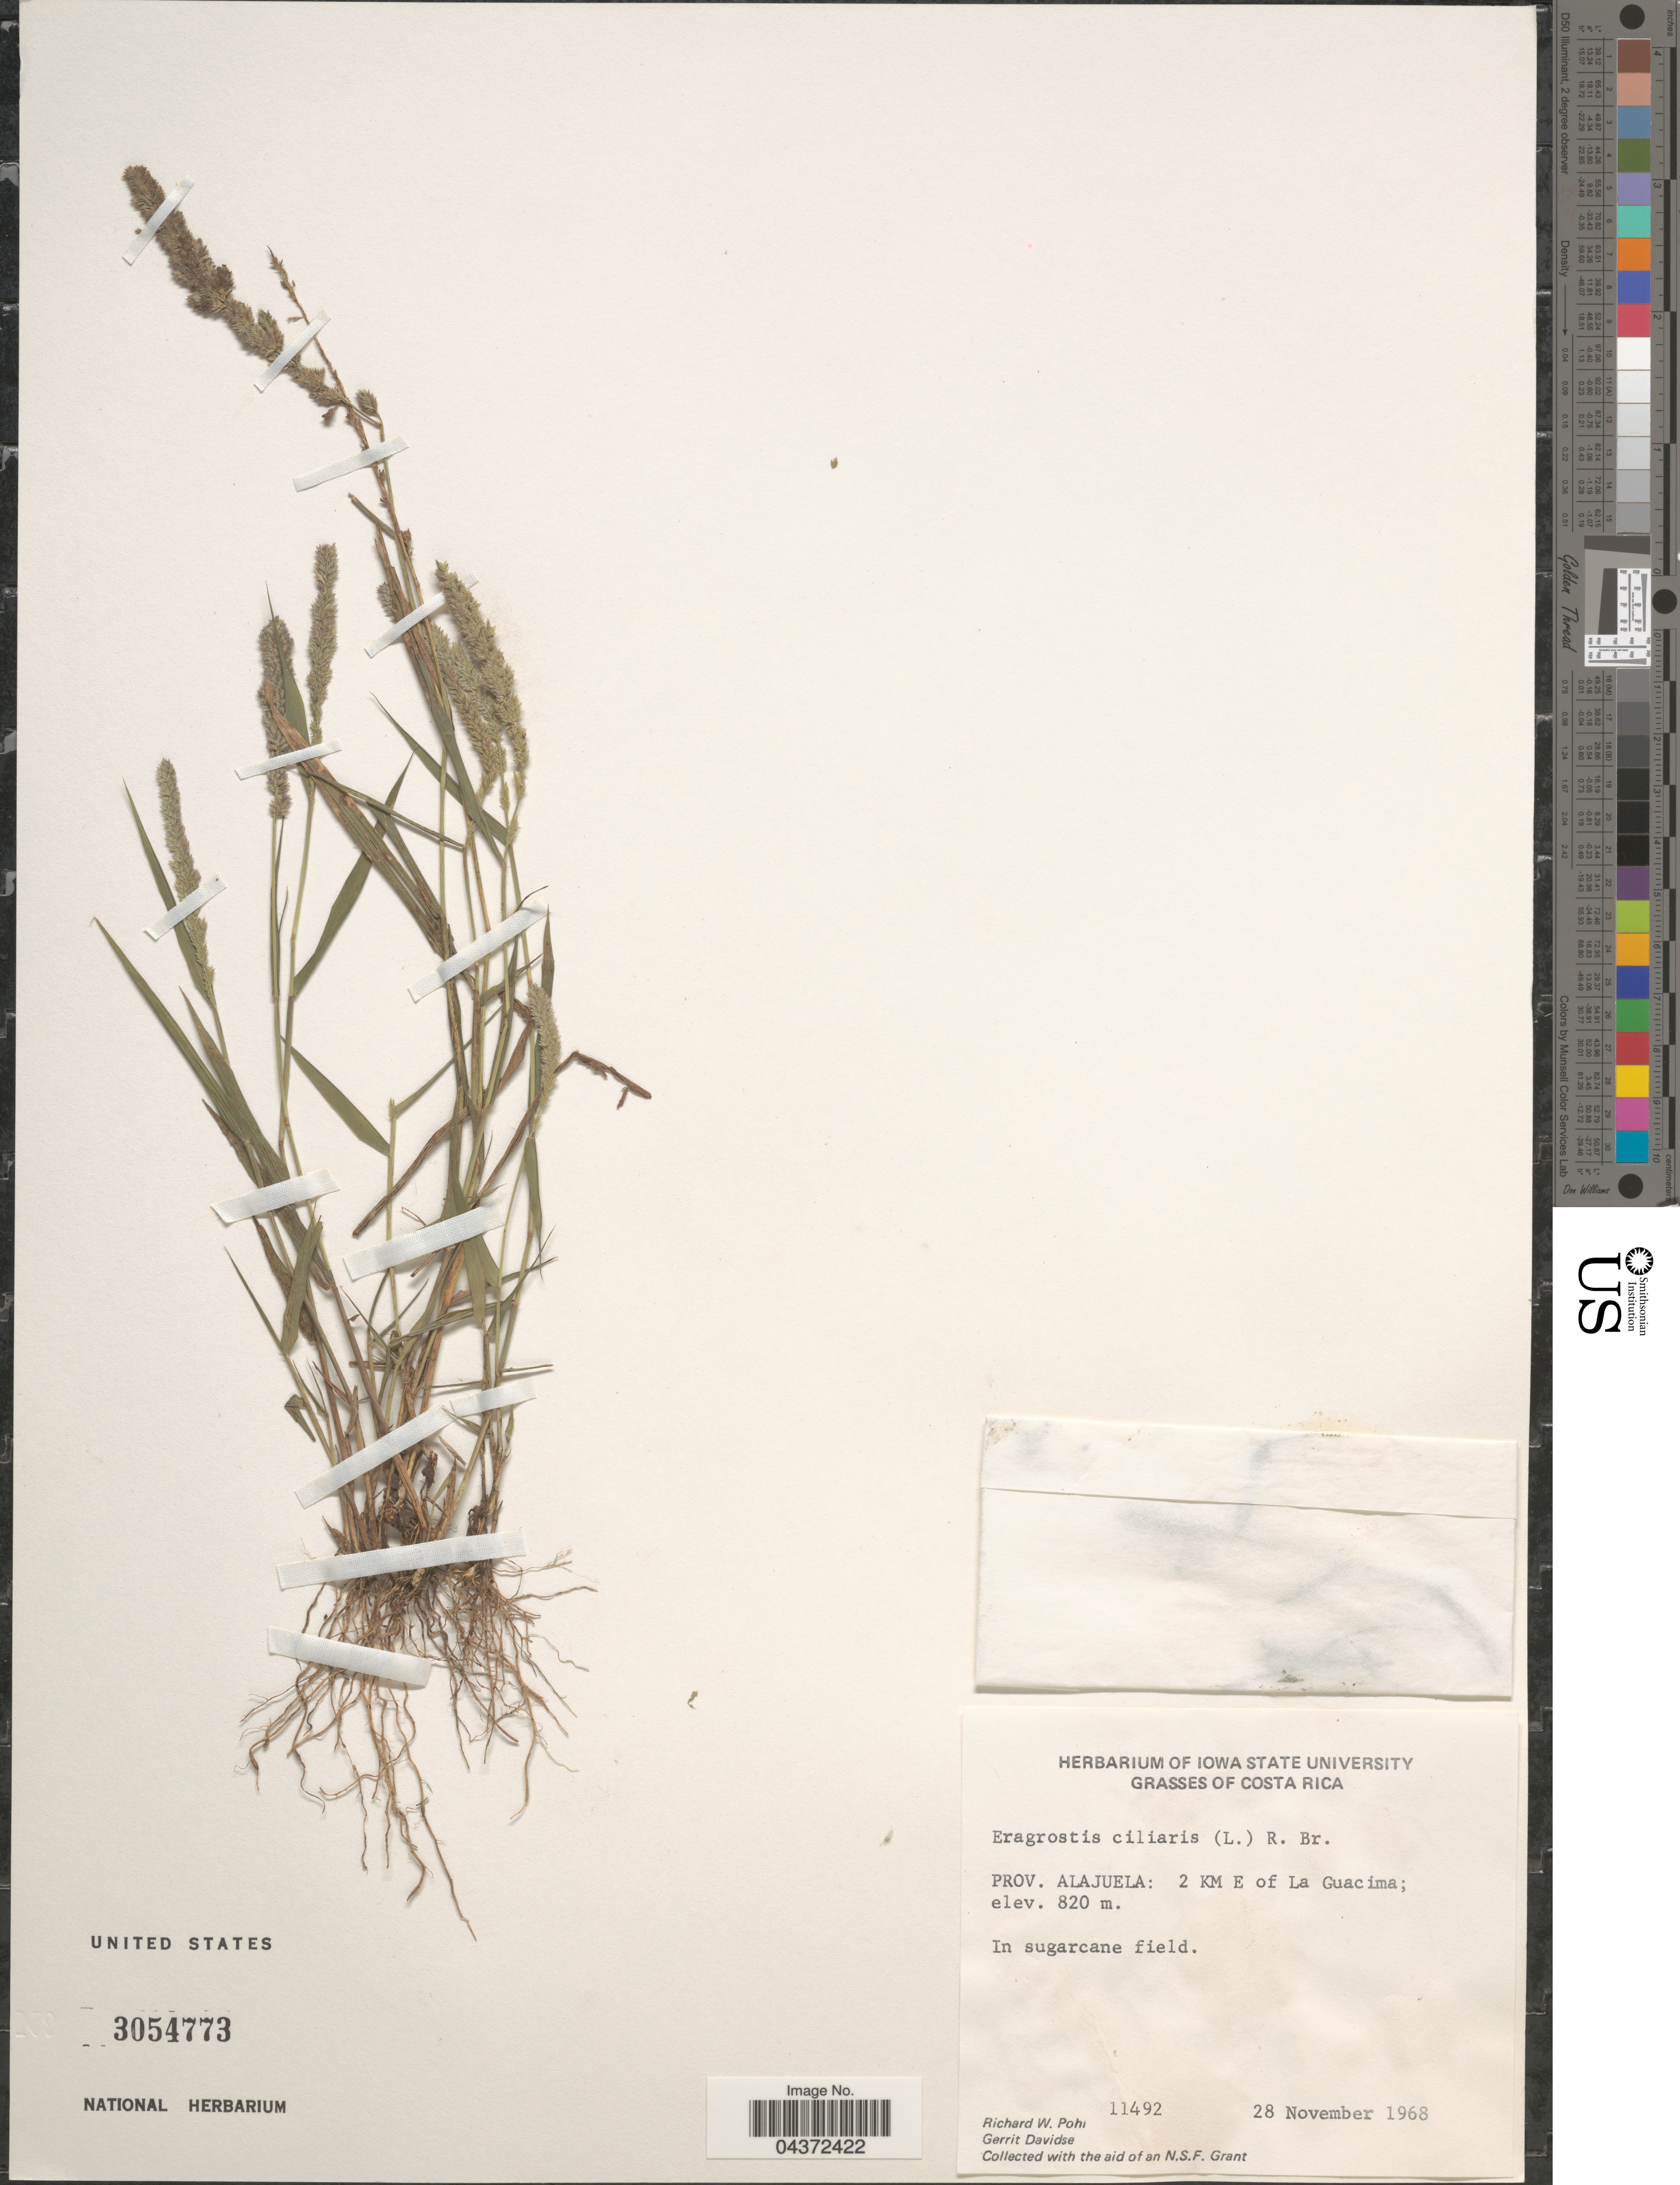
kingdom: Plantae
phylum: Tracheophyta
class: Liliopsida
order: Poales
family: Poaceae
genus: Eragrostis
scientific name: Eragrostis ciliaris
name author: (L.) R. Br.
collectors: R. W. Pohl & G. Davidse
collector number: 11492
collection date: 1968-11-28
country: Costa Rica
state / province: Alajuela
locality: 2 KM E of La Guacima.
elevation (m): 820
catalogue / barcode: US 3054773